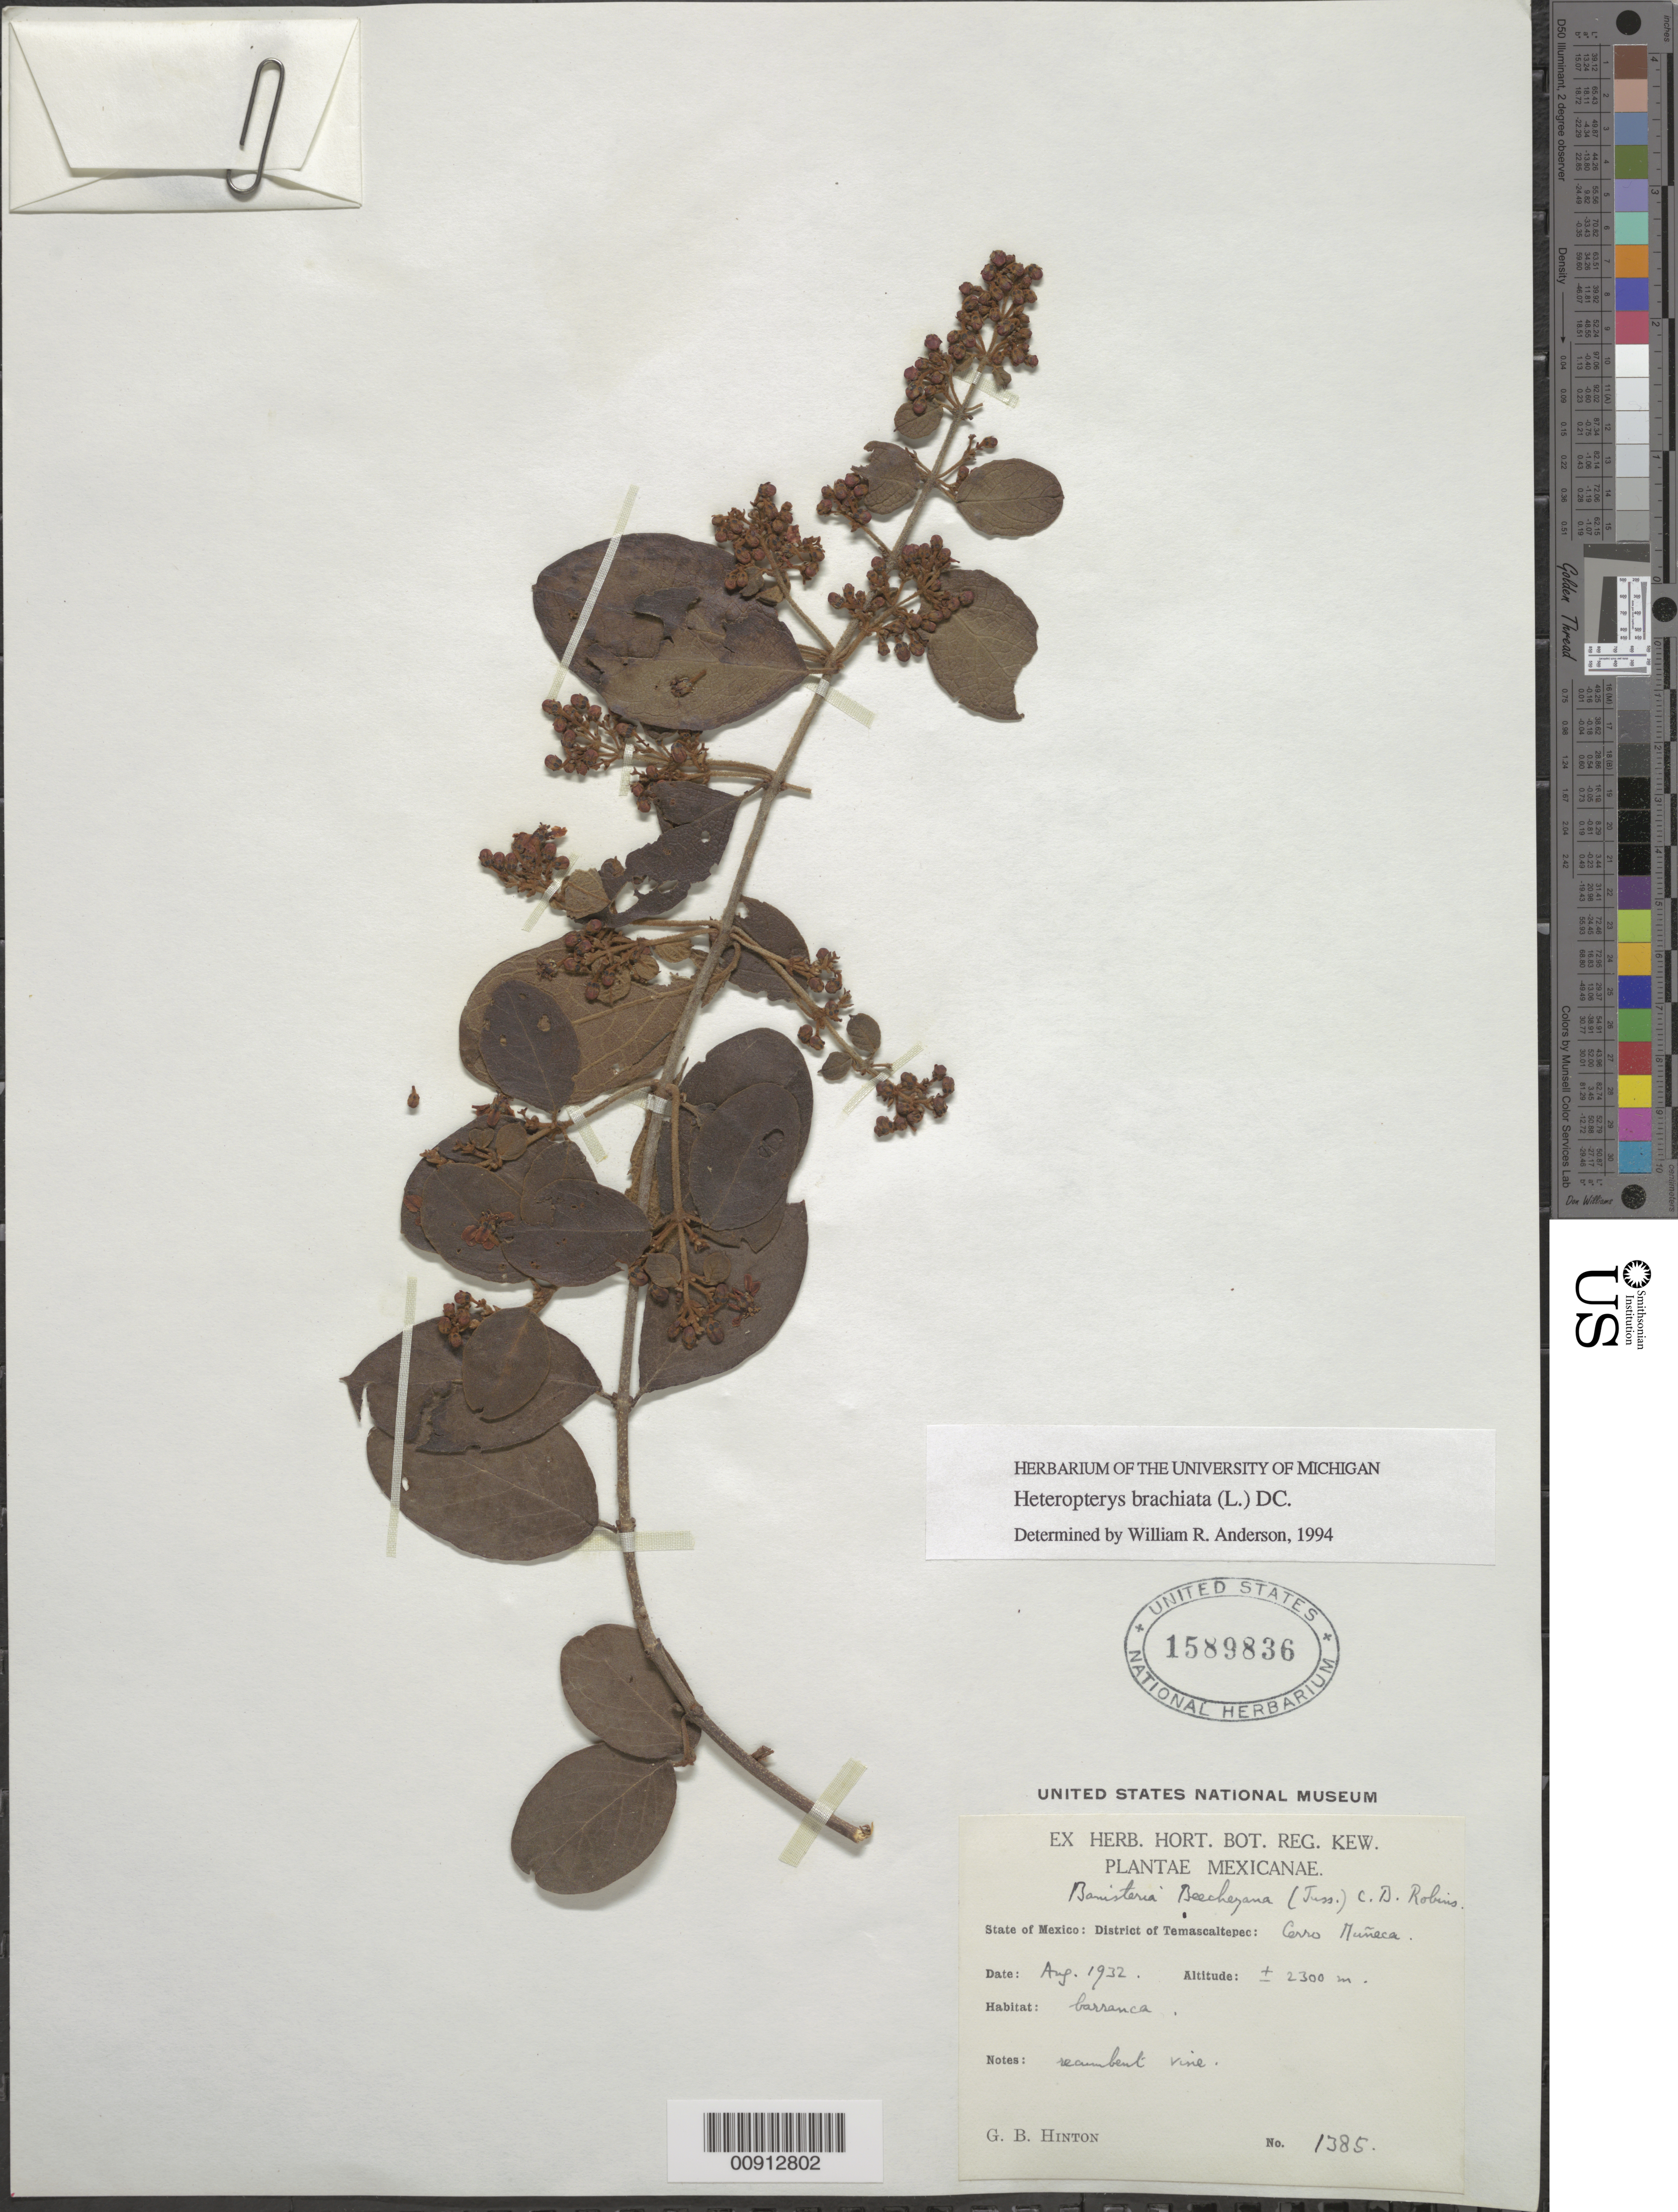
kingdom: Plantae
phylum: Tracheophyta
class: Magnoliopsida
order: Malpighiales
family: Malpighiaceae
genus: Heteropterys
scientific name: Heteropterys brachiata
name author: (L.) DC.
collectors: G. B. Hinton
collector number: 1385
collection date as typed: Aug 1932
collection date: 1932-08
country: Mexico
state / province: México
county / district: Temascaltepec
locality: State of México: District of Temascaltepec: Cerro Muñeca.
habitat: Barranca.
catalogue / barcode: US 1589836